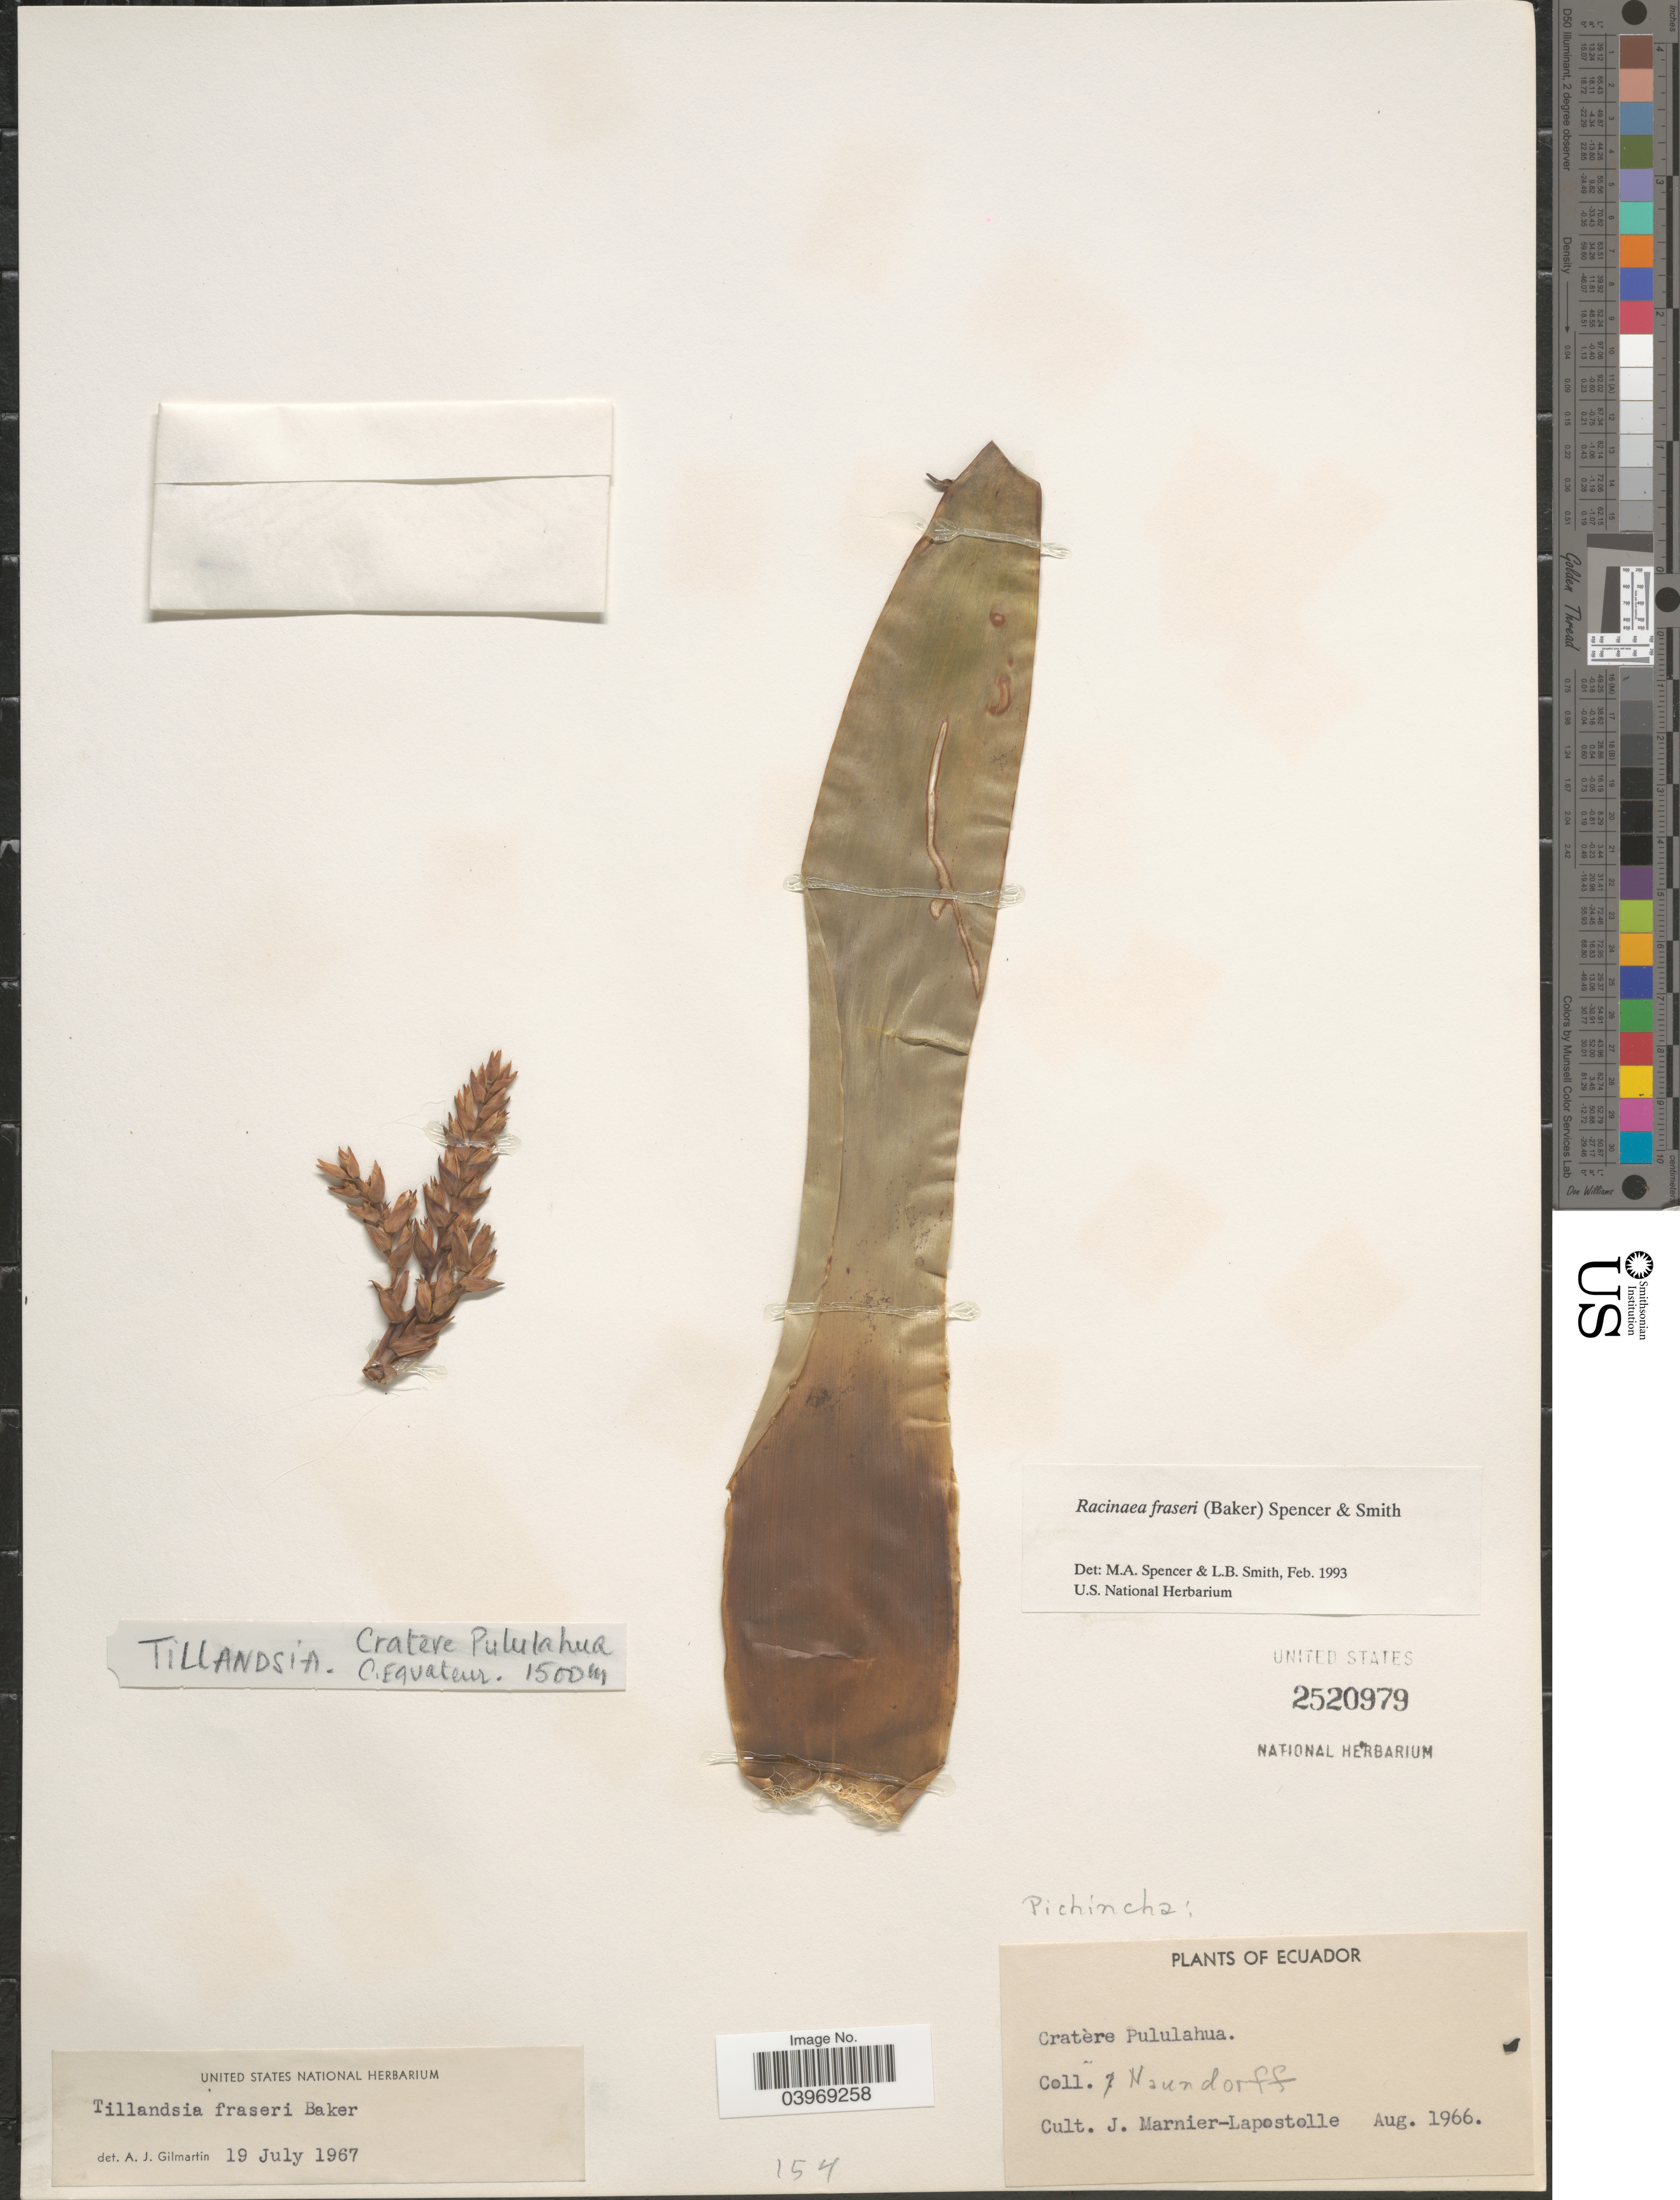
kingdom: Plantae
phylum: Tracheophyta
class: Liliopsida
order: Poales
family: Bromeliaceae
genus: Racinaea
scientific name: Racinaea fraseri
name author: (Baker) M.A. Spencer & L.B. Sm.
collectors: J. Marnier-Lapostolle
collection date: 1966-08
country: Ecuador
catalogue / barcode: US 2520979